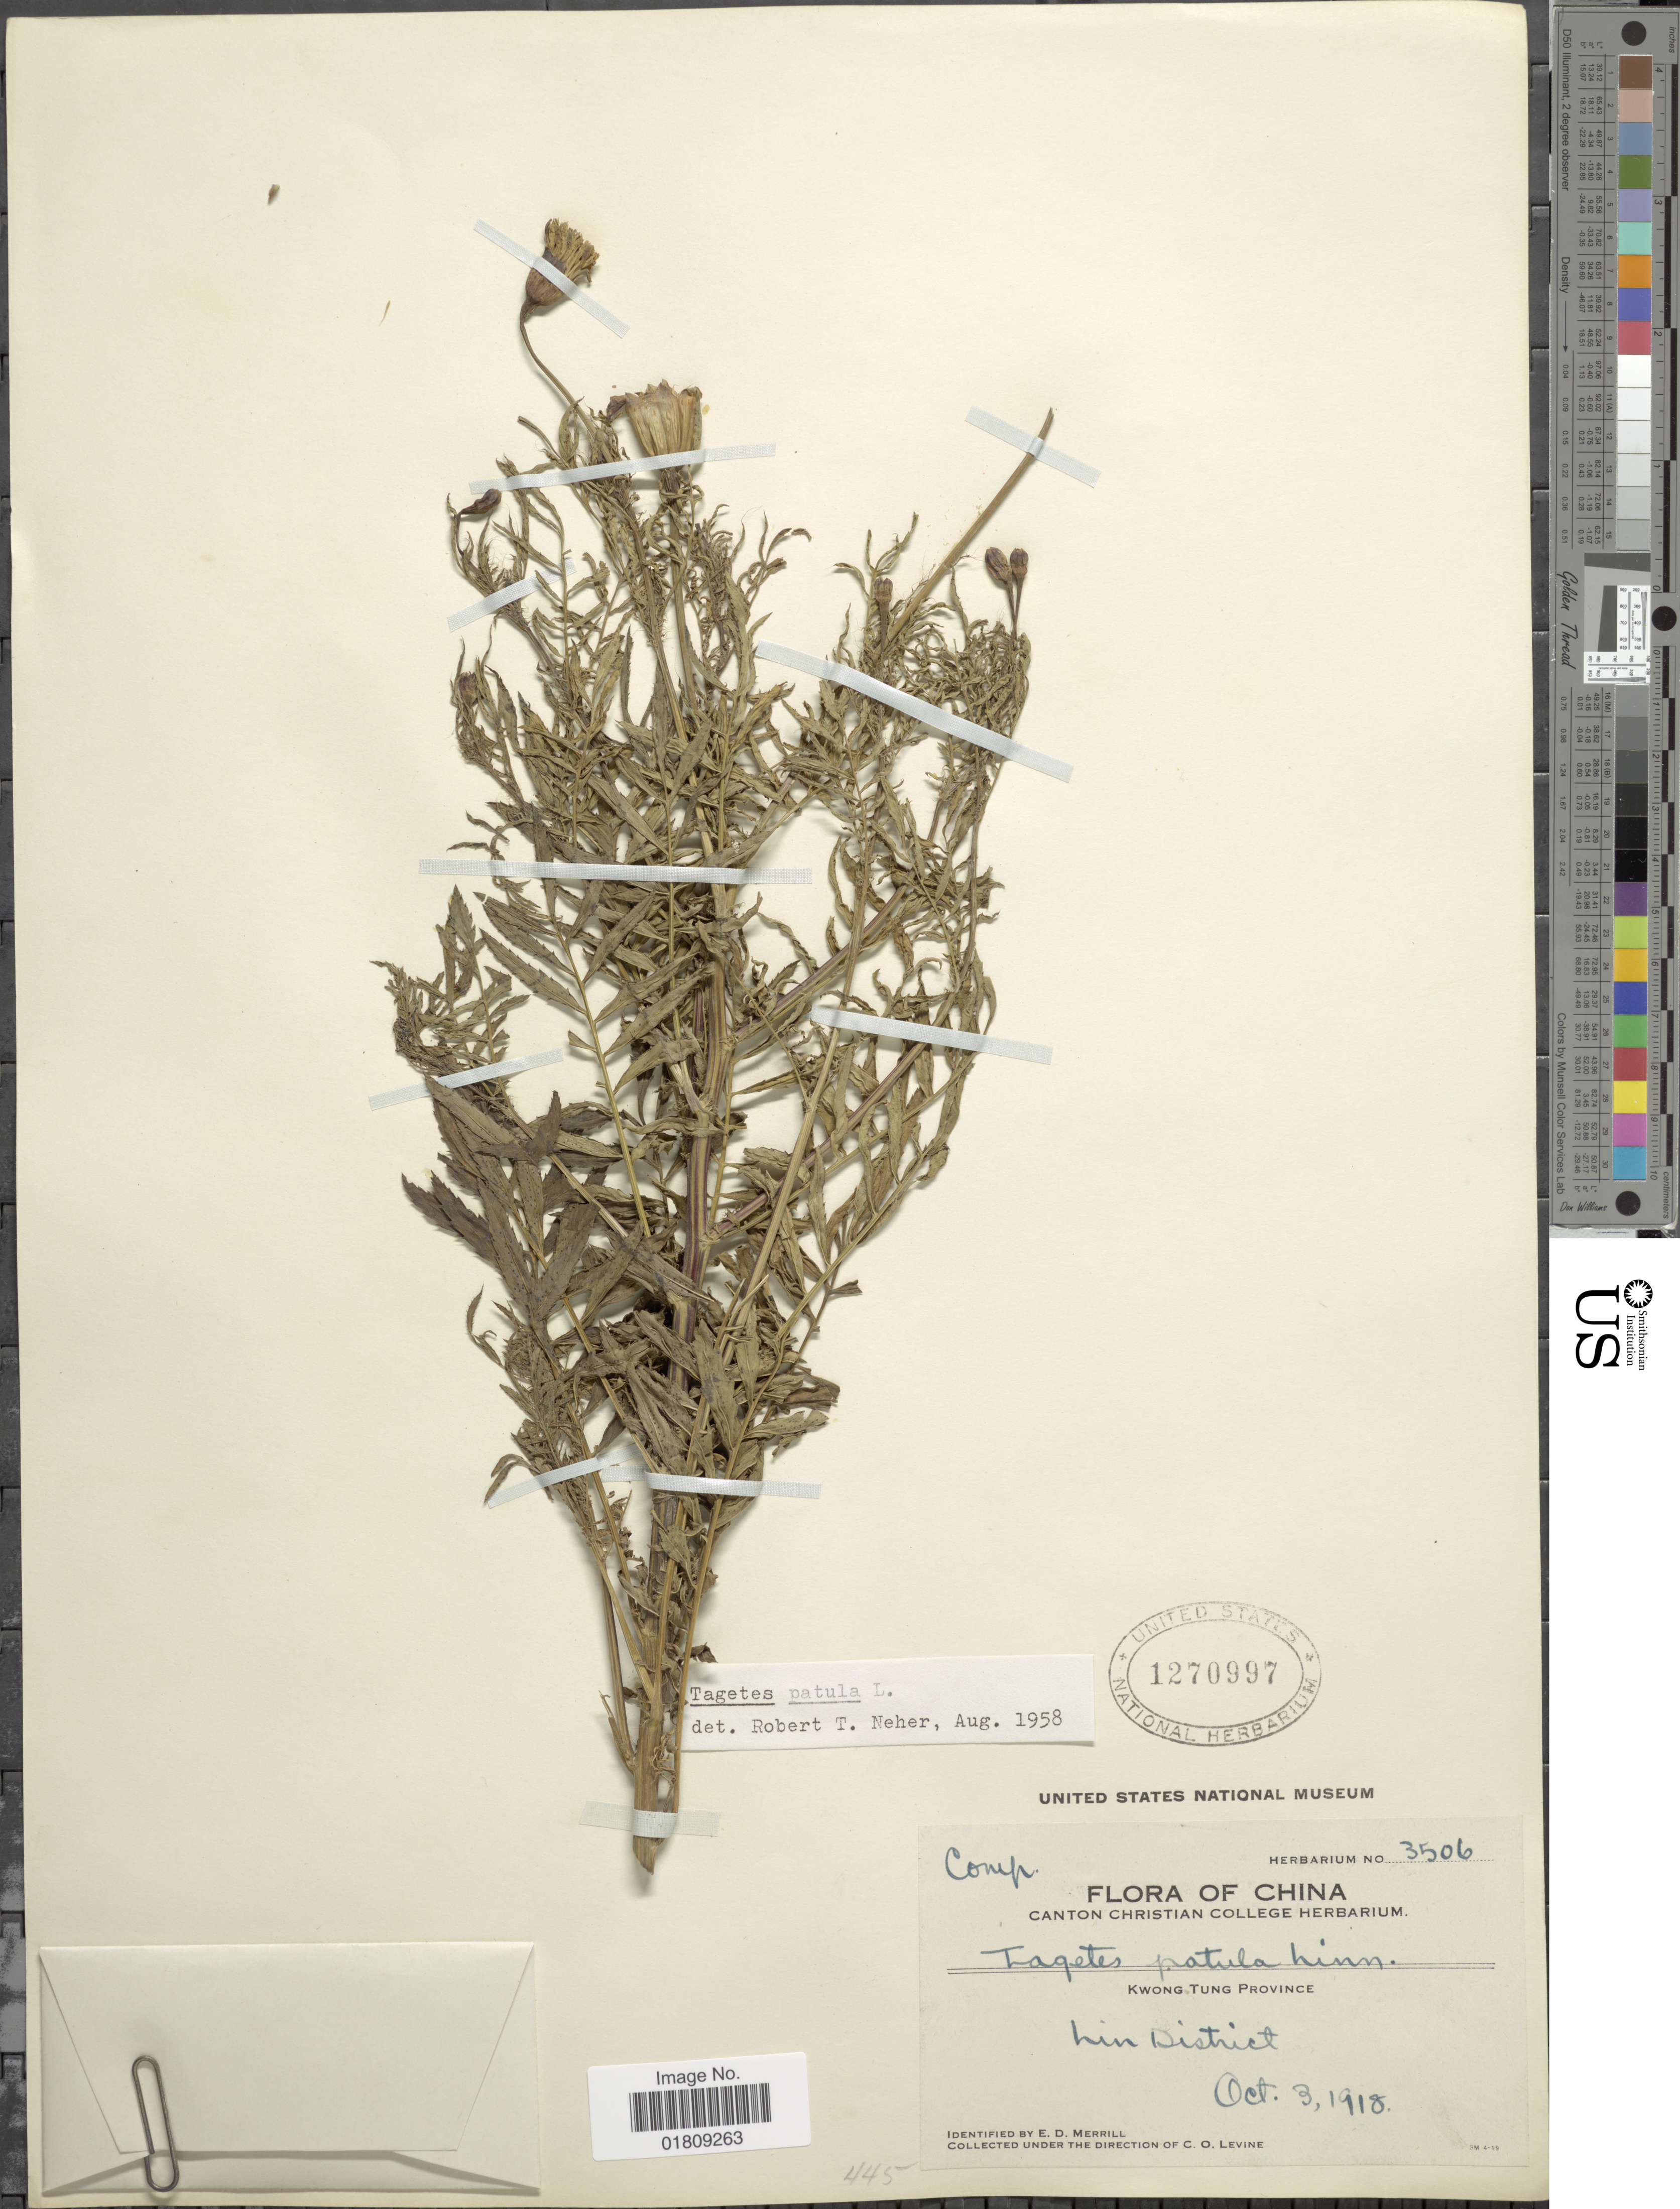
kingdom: Plantae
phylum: Tracheophyta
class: Magnoliopsida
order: Asterales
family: Asteraceae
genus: Tagetes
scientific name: Tagetes patula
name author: L.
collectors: C. O. Levine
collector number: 3506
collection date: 1918-10-03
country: China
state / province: Guangdong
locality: Kwong Tung Province, Lin [interpreted] District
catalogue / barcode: US 1270997